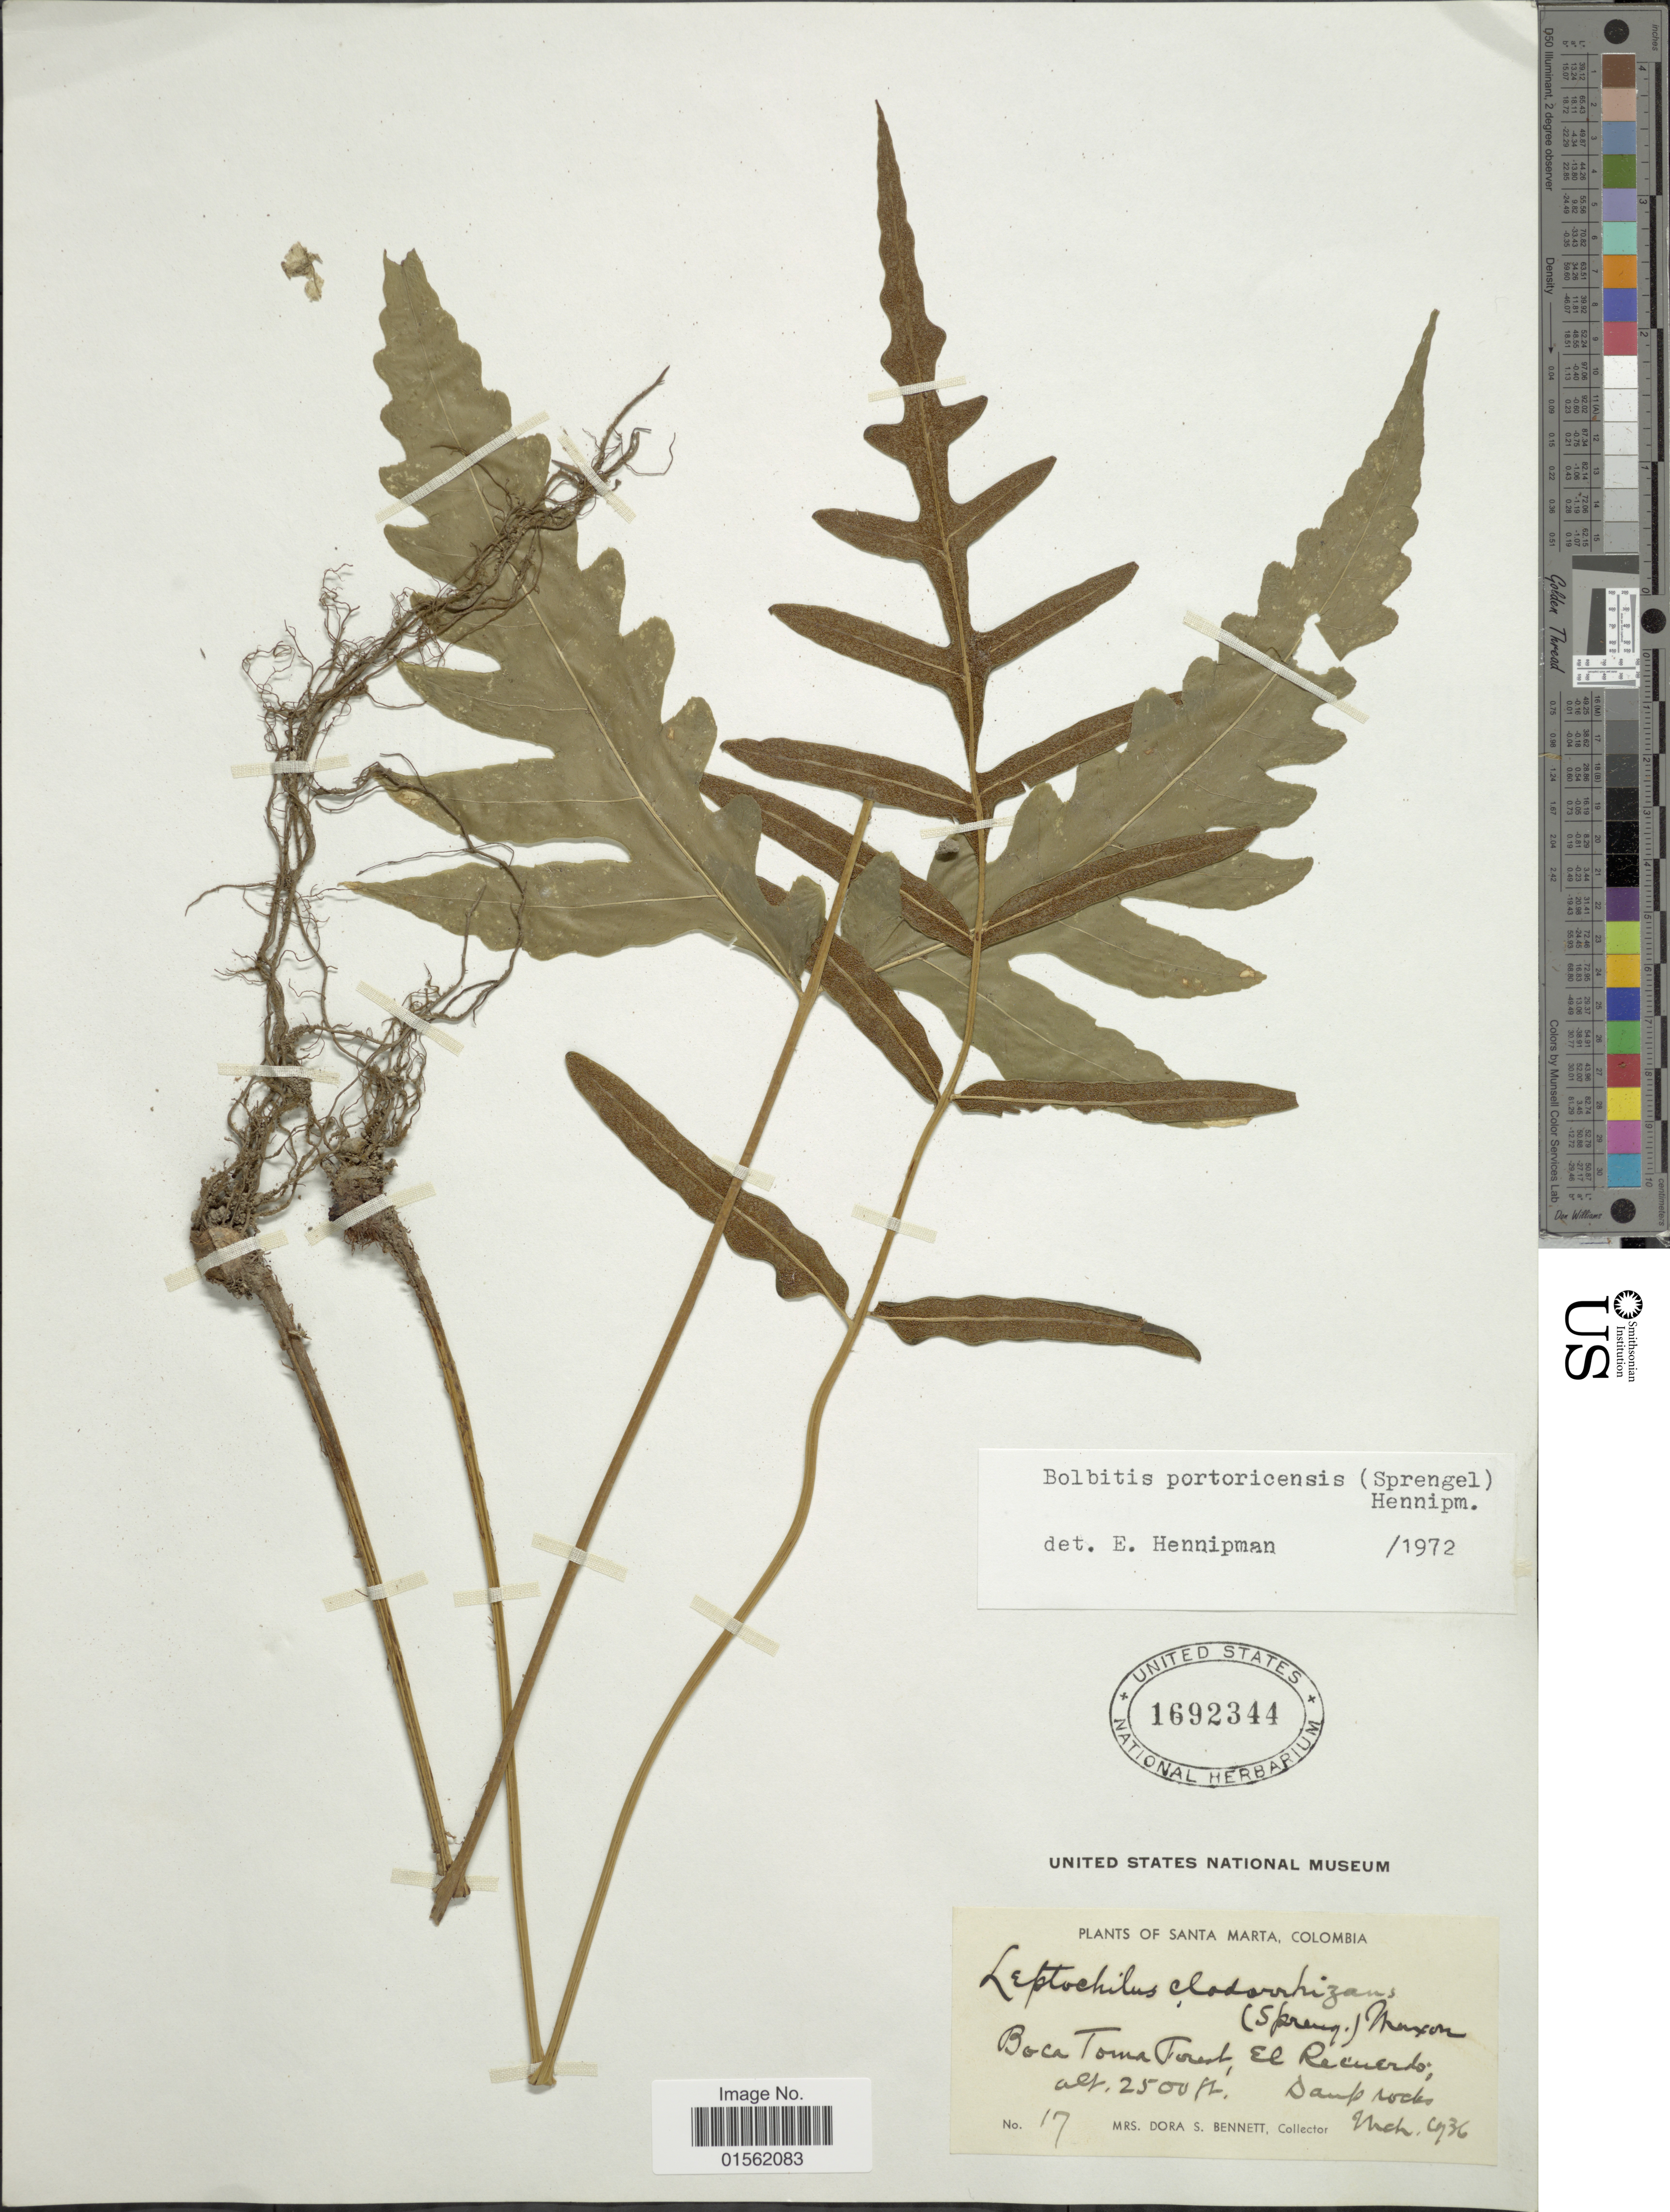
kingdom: Plantae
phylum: Tracheophyta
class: Polypodiopsida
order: Polypodiales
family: Dryopteridaceae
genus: Bolbitis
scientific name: Bolbitis portoricensis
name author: (Spreng.) Hennipman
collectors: D. Bennett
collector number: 17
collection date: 1936-03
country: Colombia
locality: Santa Marta. Boca Toma Forest, El Recuerdo: Damp rocks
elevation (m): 762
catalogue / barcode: US 1692344